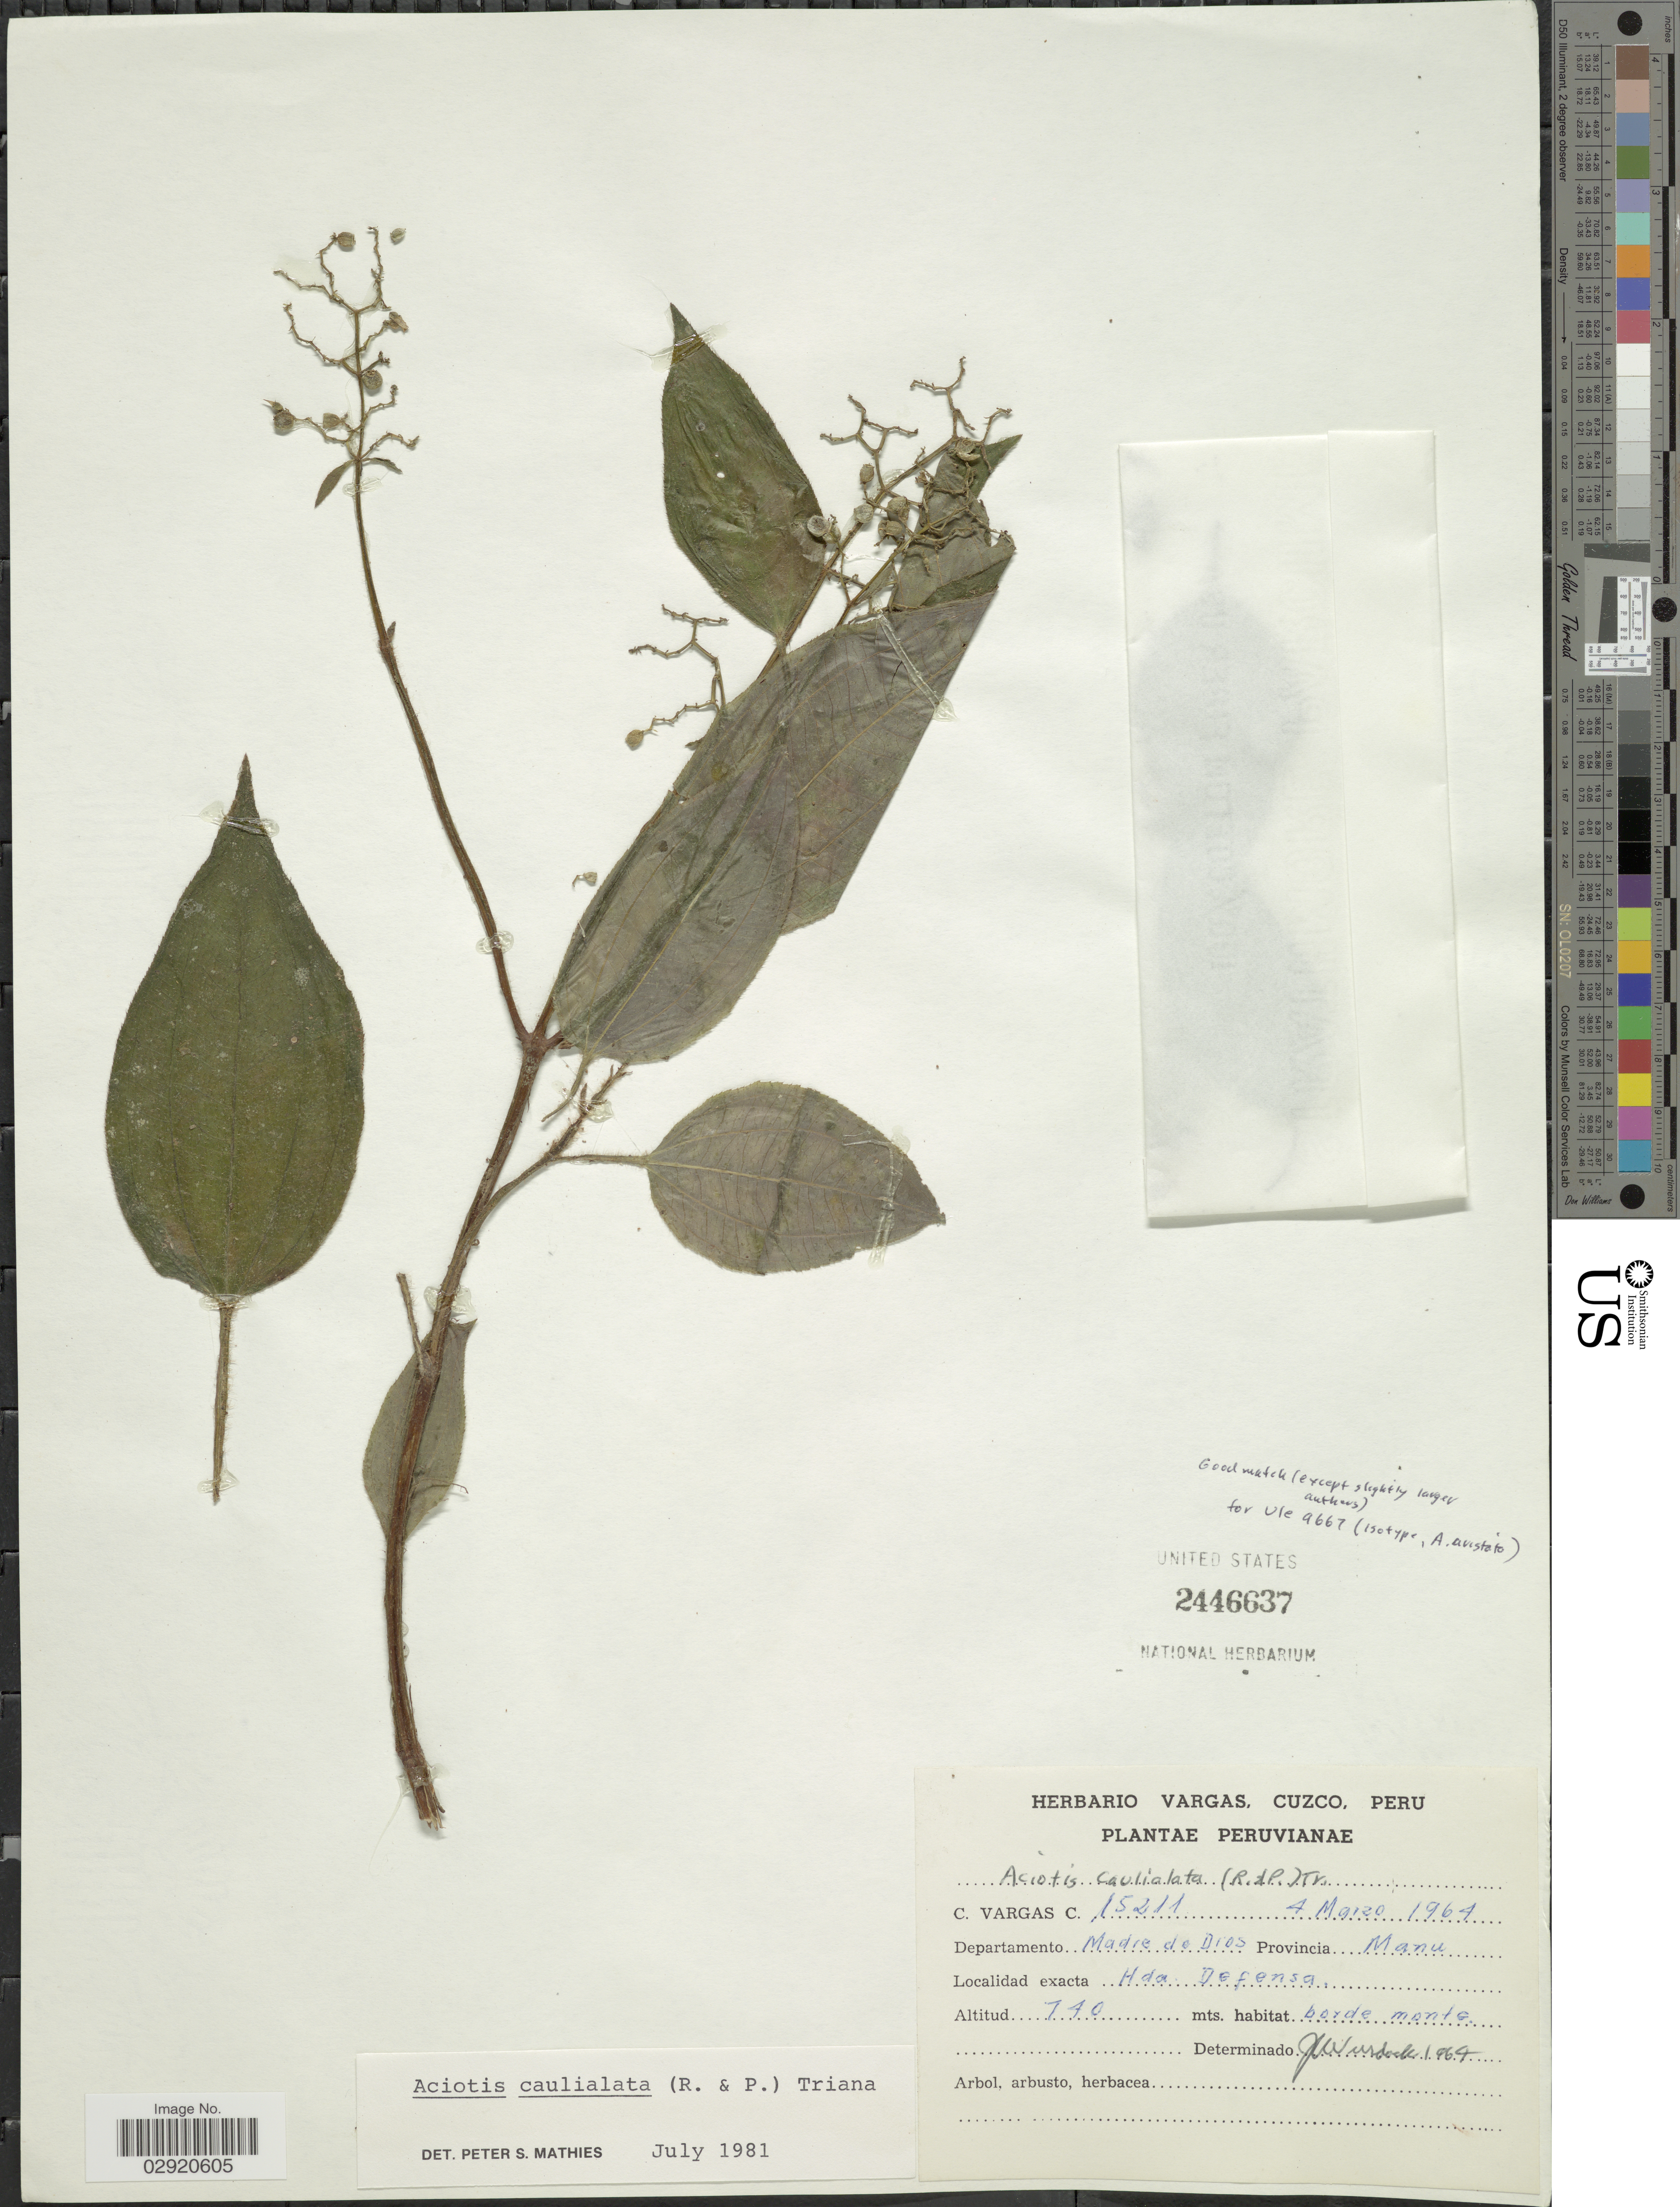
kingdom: Plantae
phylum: Tracheophyta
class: Magnoliopsida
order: Myrtales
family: Melastomataceae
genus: Aciotis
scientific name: Aciotis rubricaulis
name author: (Mart. ex DC.) Triana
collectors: C. Vargas Calderón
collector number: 15211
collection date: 1964-03-04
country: Peru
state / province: Madre de Dios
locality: Departamento Madre de Dios. Provincia Manu. Hda Defensa.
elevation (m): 740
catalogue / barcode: US 2446637